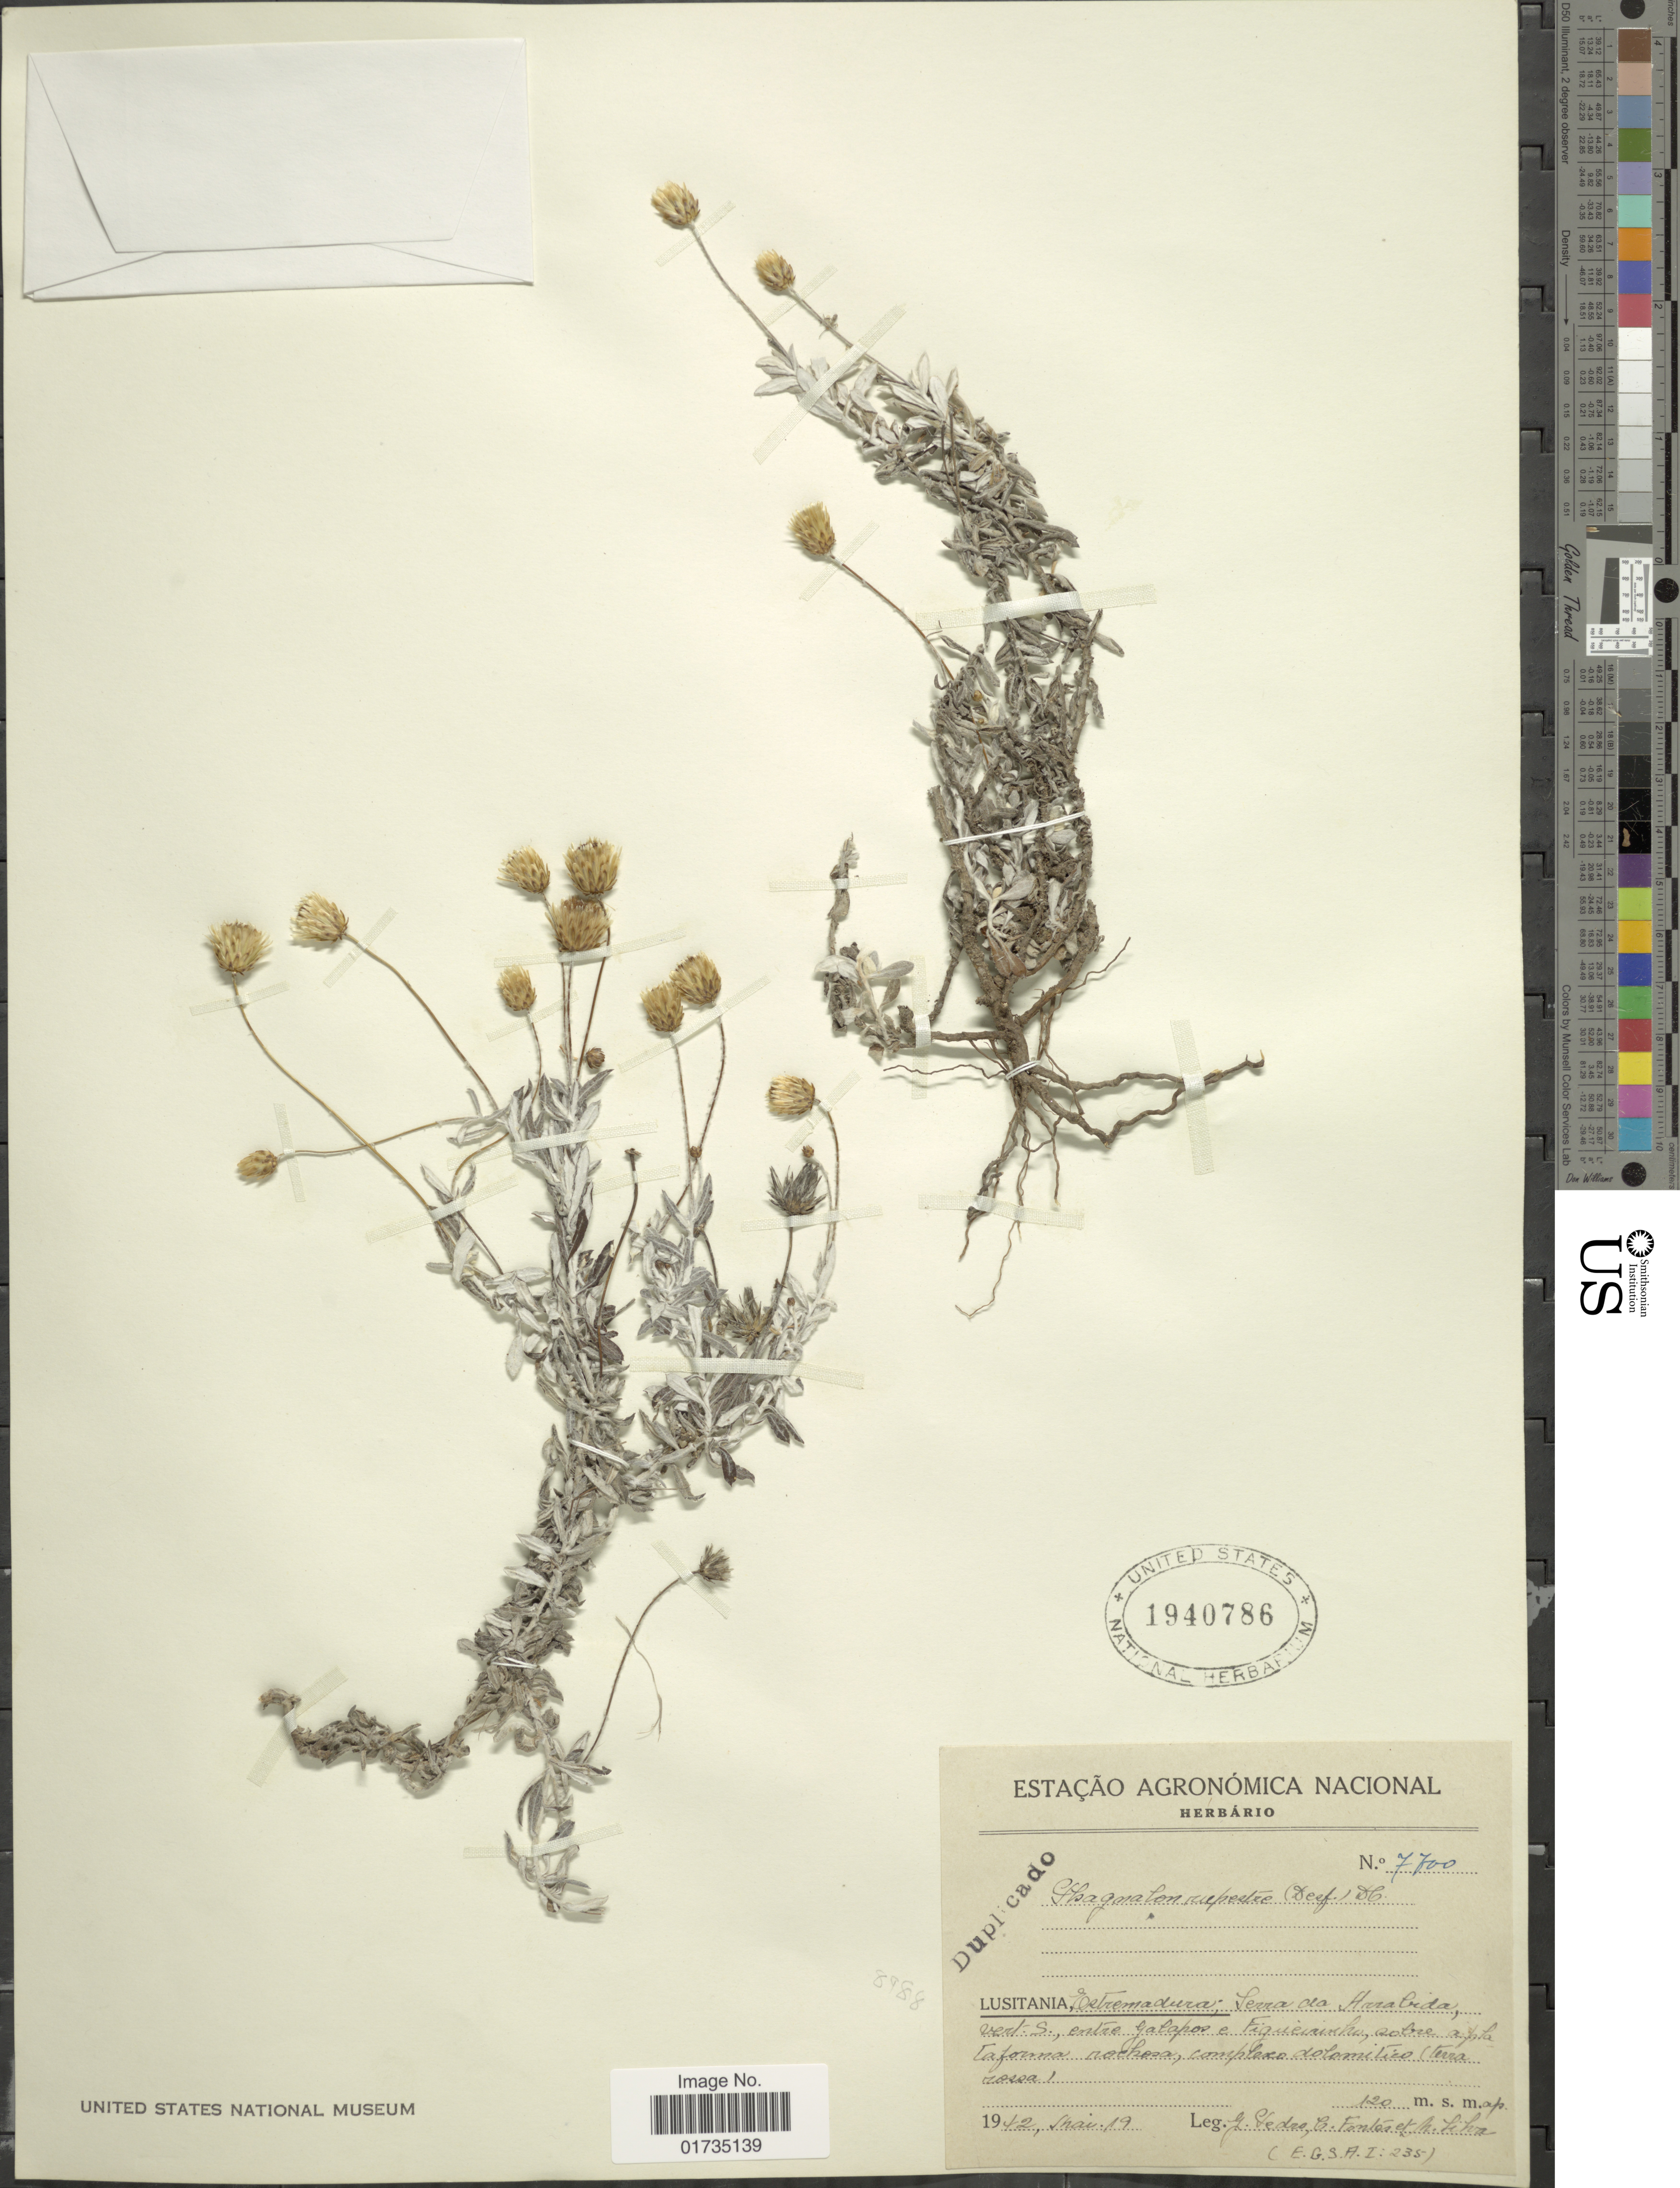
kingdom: Plantae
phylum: Tracheophyta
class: Magnoliopsida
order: Asterales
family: Asteraceae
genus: Phagnalon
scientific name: Phagnalon rupestre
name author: (L.) DC.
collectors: G. Gedro, C. Fontes & M. Libra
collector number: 7700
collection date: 1942-05-19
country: Portugal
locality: Lusitania, Estremadura; Serra da Haratrida, vert. S., entre Galapos en Figuierinhi, sobre apla Taforma rockosa, complexo dolomitivo( terra rossa)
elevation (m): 120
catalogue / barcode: US 1940786